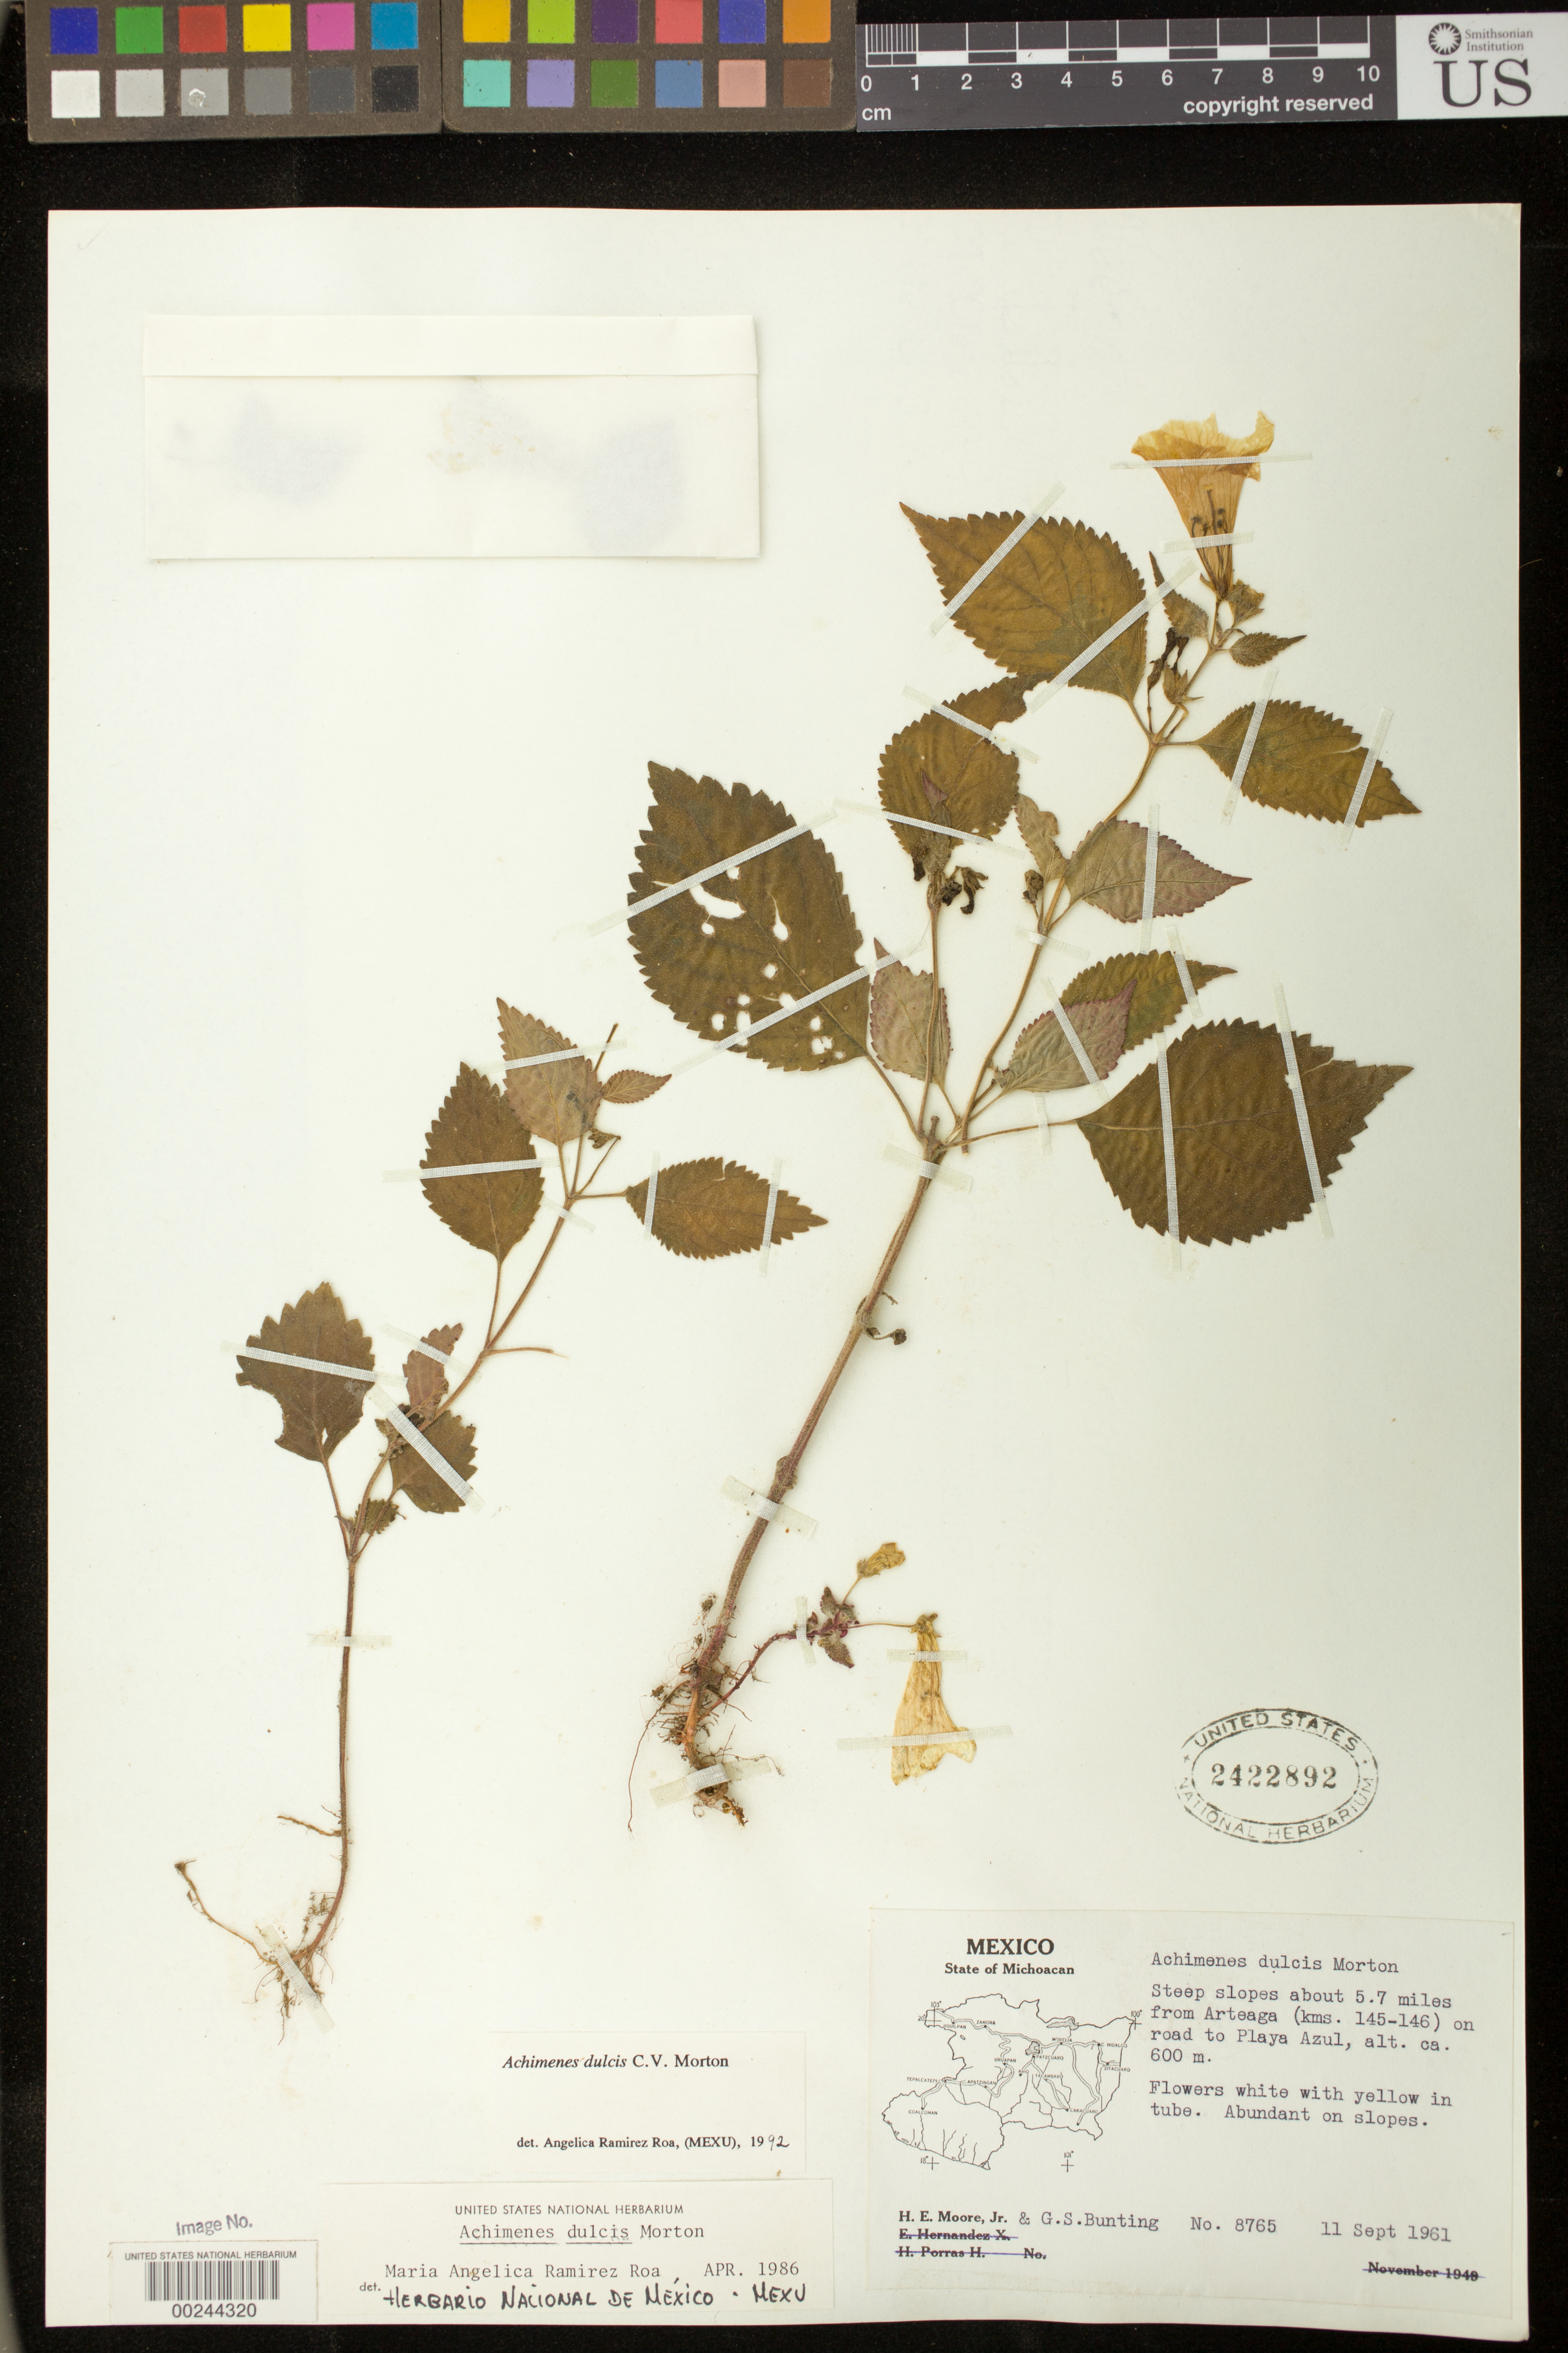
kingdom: Plantae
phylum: Tracheophyta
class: Magnoliopsida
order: Lamiales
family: Gesneriaceae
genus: Achimenes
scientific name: Achimenes dulcis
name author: C.V. Morton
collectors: H. E. Moore & G. S. Bunting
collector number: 8765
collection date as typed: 11 Sep 1961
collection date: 1961-09-11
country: Mexico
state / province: Michoacan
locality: Steep slopes about 5.7 mi from Arteaga (km 145-146) on road to Playa Azul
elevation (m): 600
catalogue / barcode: US 2422892